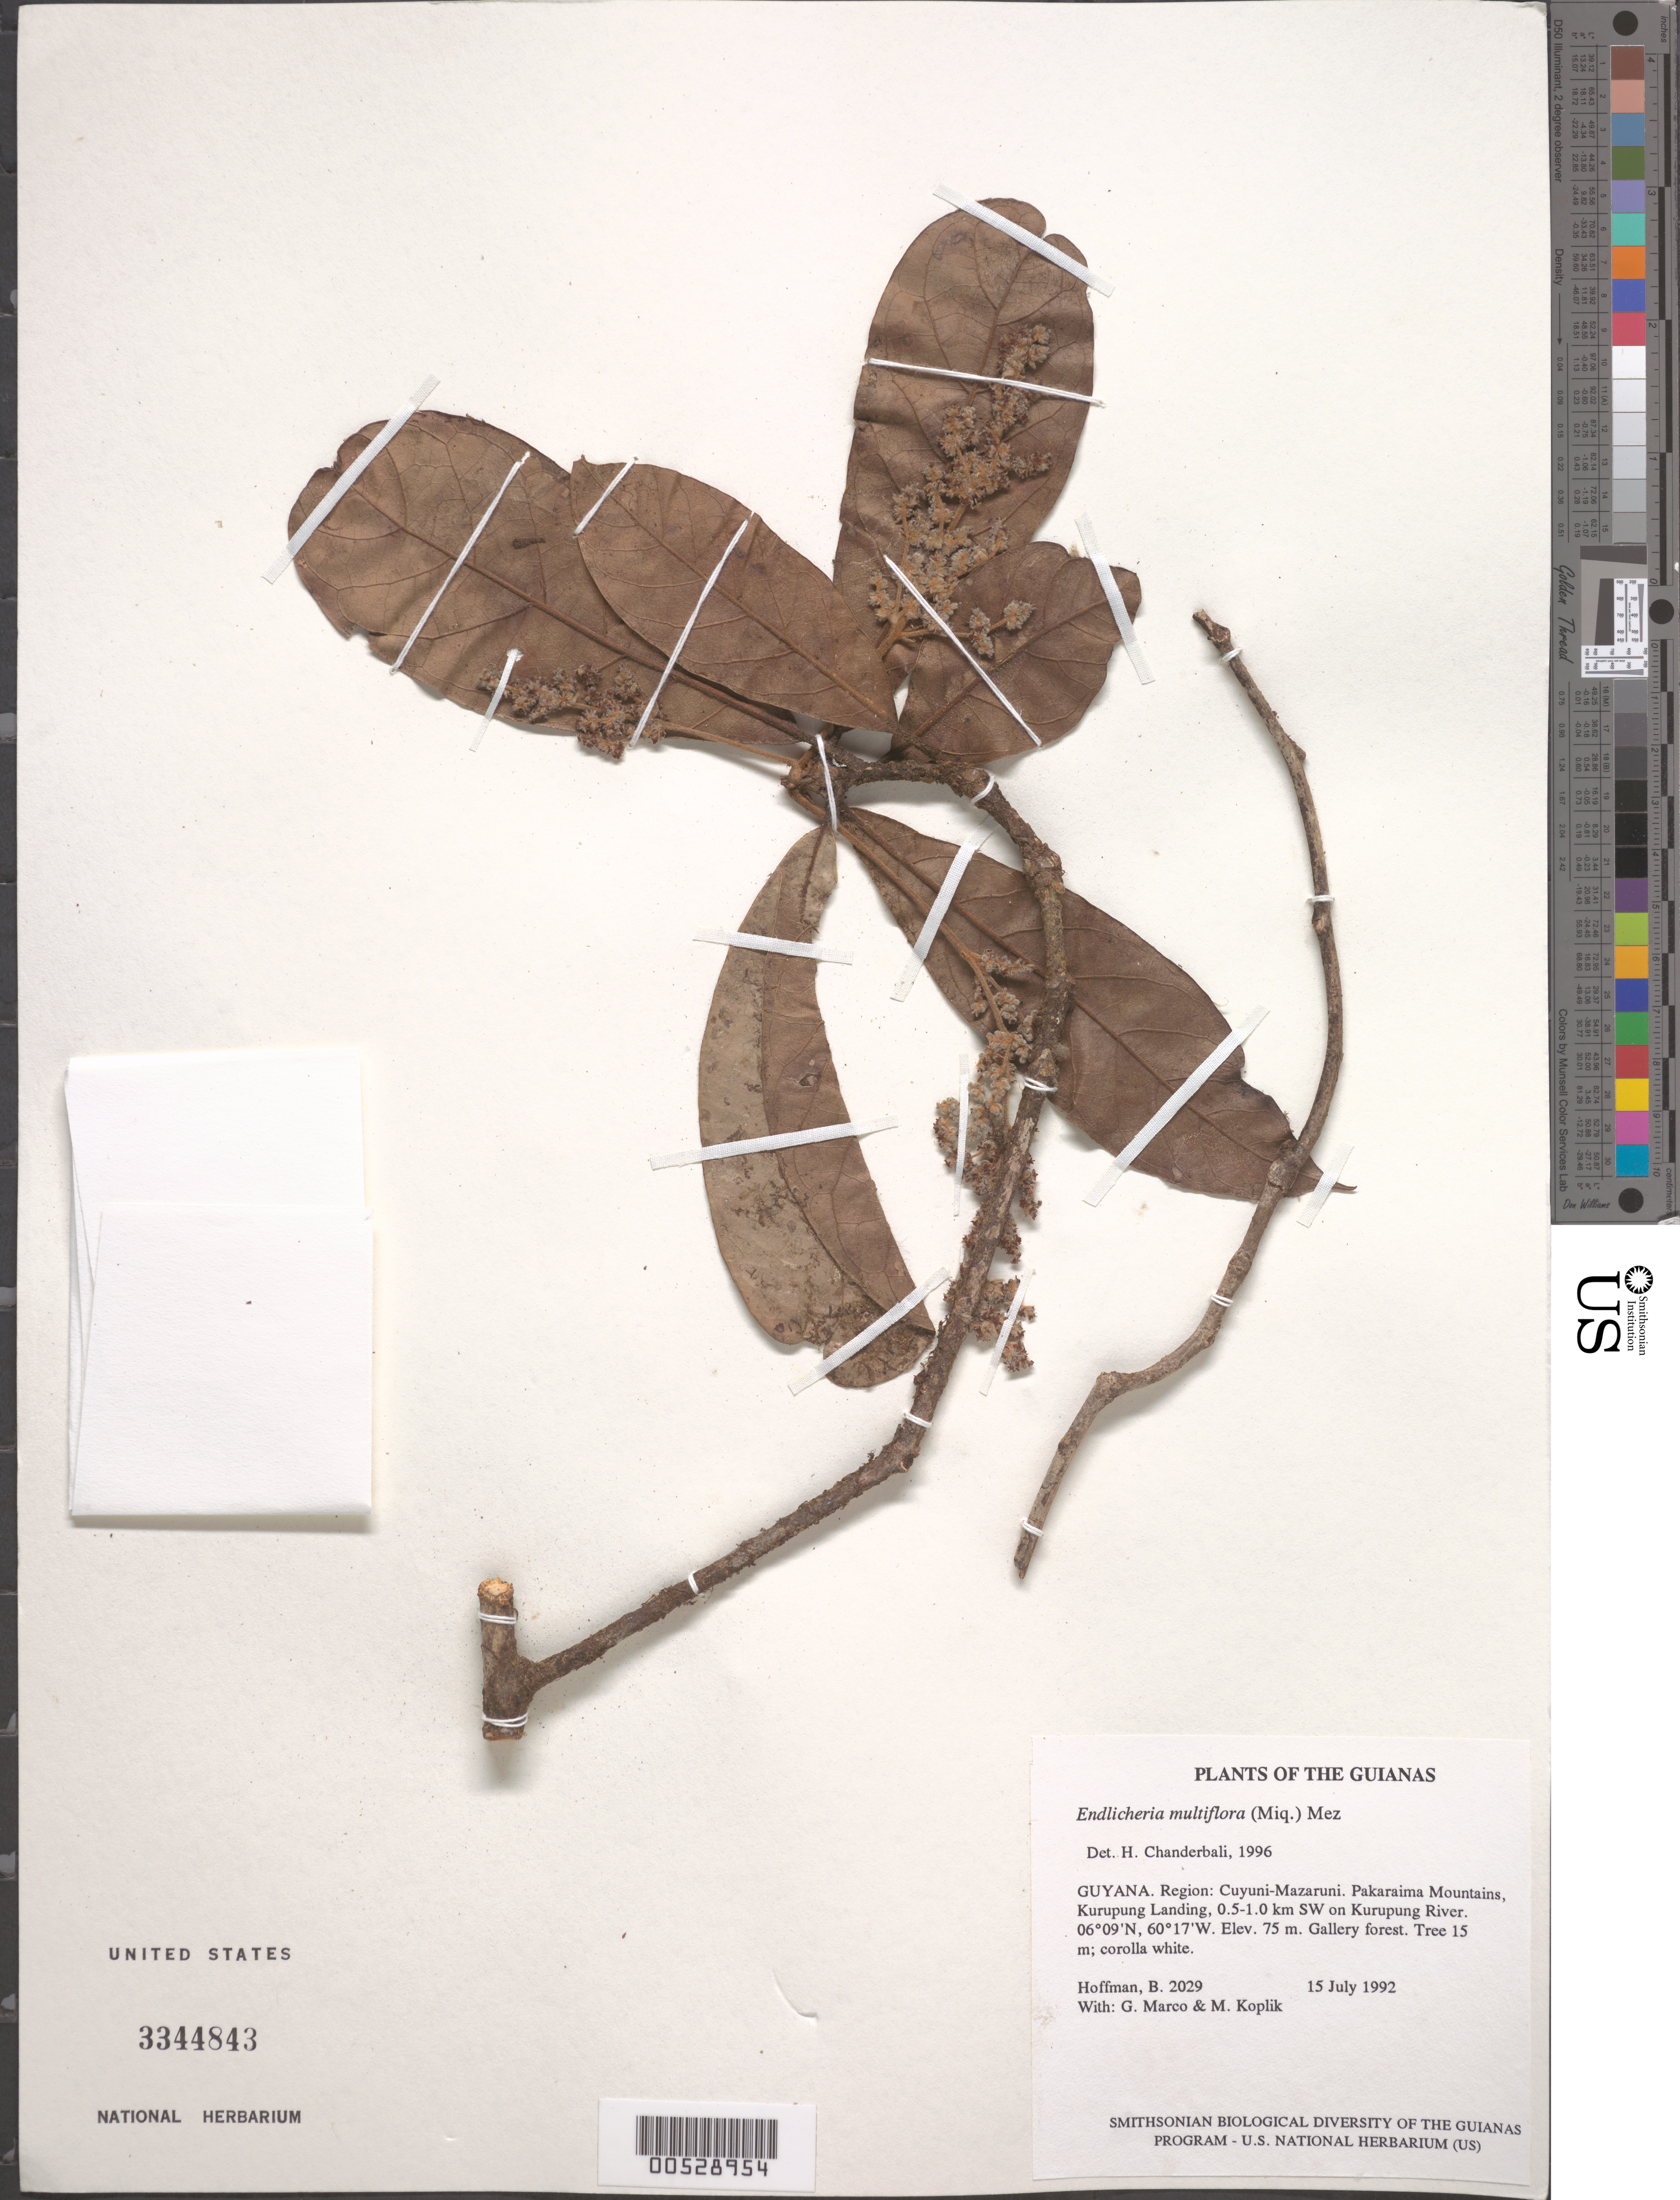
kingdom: Plantae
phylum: Tracheophyta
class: Magnoliopsida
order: Laurales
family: Lauraceae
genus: Endlicheria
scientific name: Endlicheria mulitflora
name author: (Micx.) Mez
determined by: Chanderbali, Andre Shashi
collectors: B. Hoffman, G. Marco & M. Koplik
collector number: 2029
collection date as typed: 15 July 1992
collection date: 1992-07-15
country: Guyana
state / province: Cuyuni-Mazaruni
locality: Pakaraima Mountains, Kurupung Landing, 0.5-1.0 km SW on Kurupung River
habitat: Gallery forest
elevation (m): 75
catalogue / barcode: US 3344843